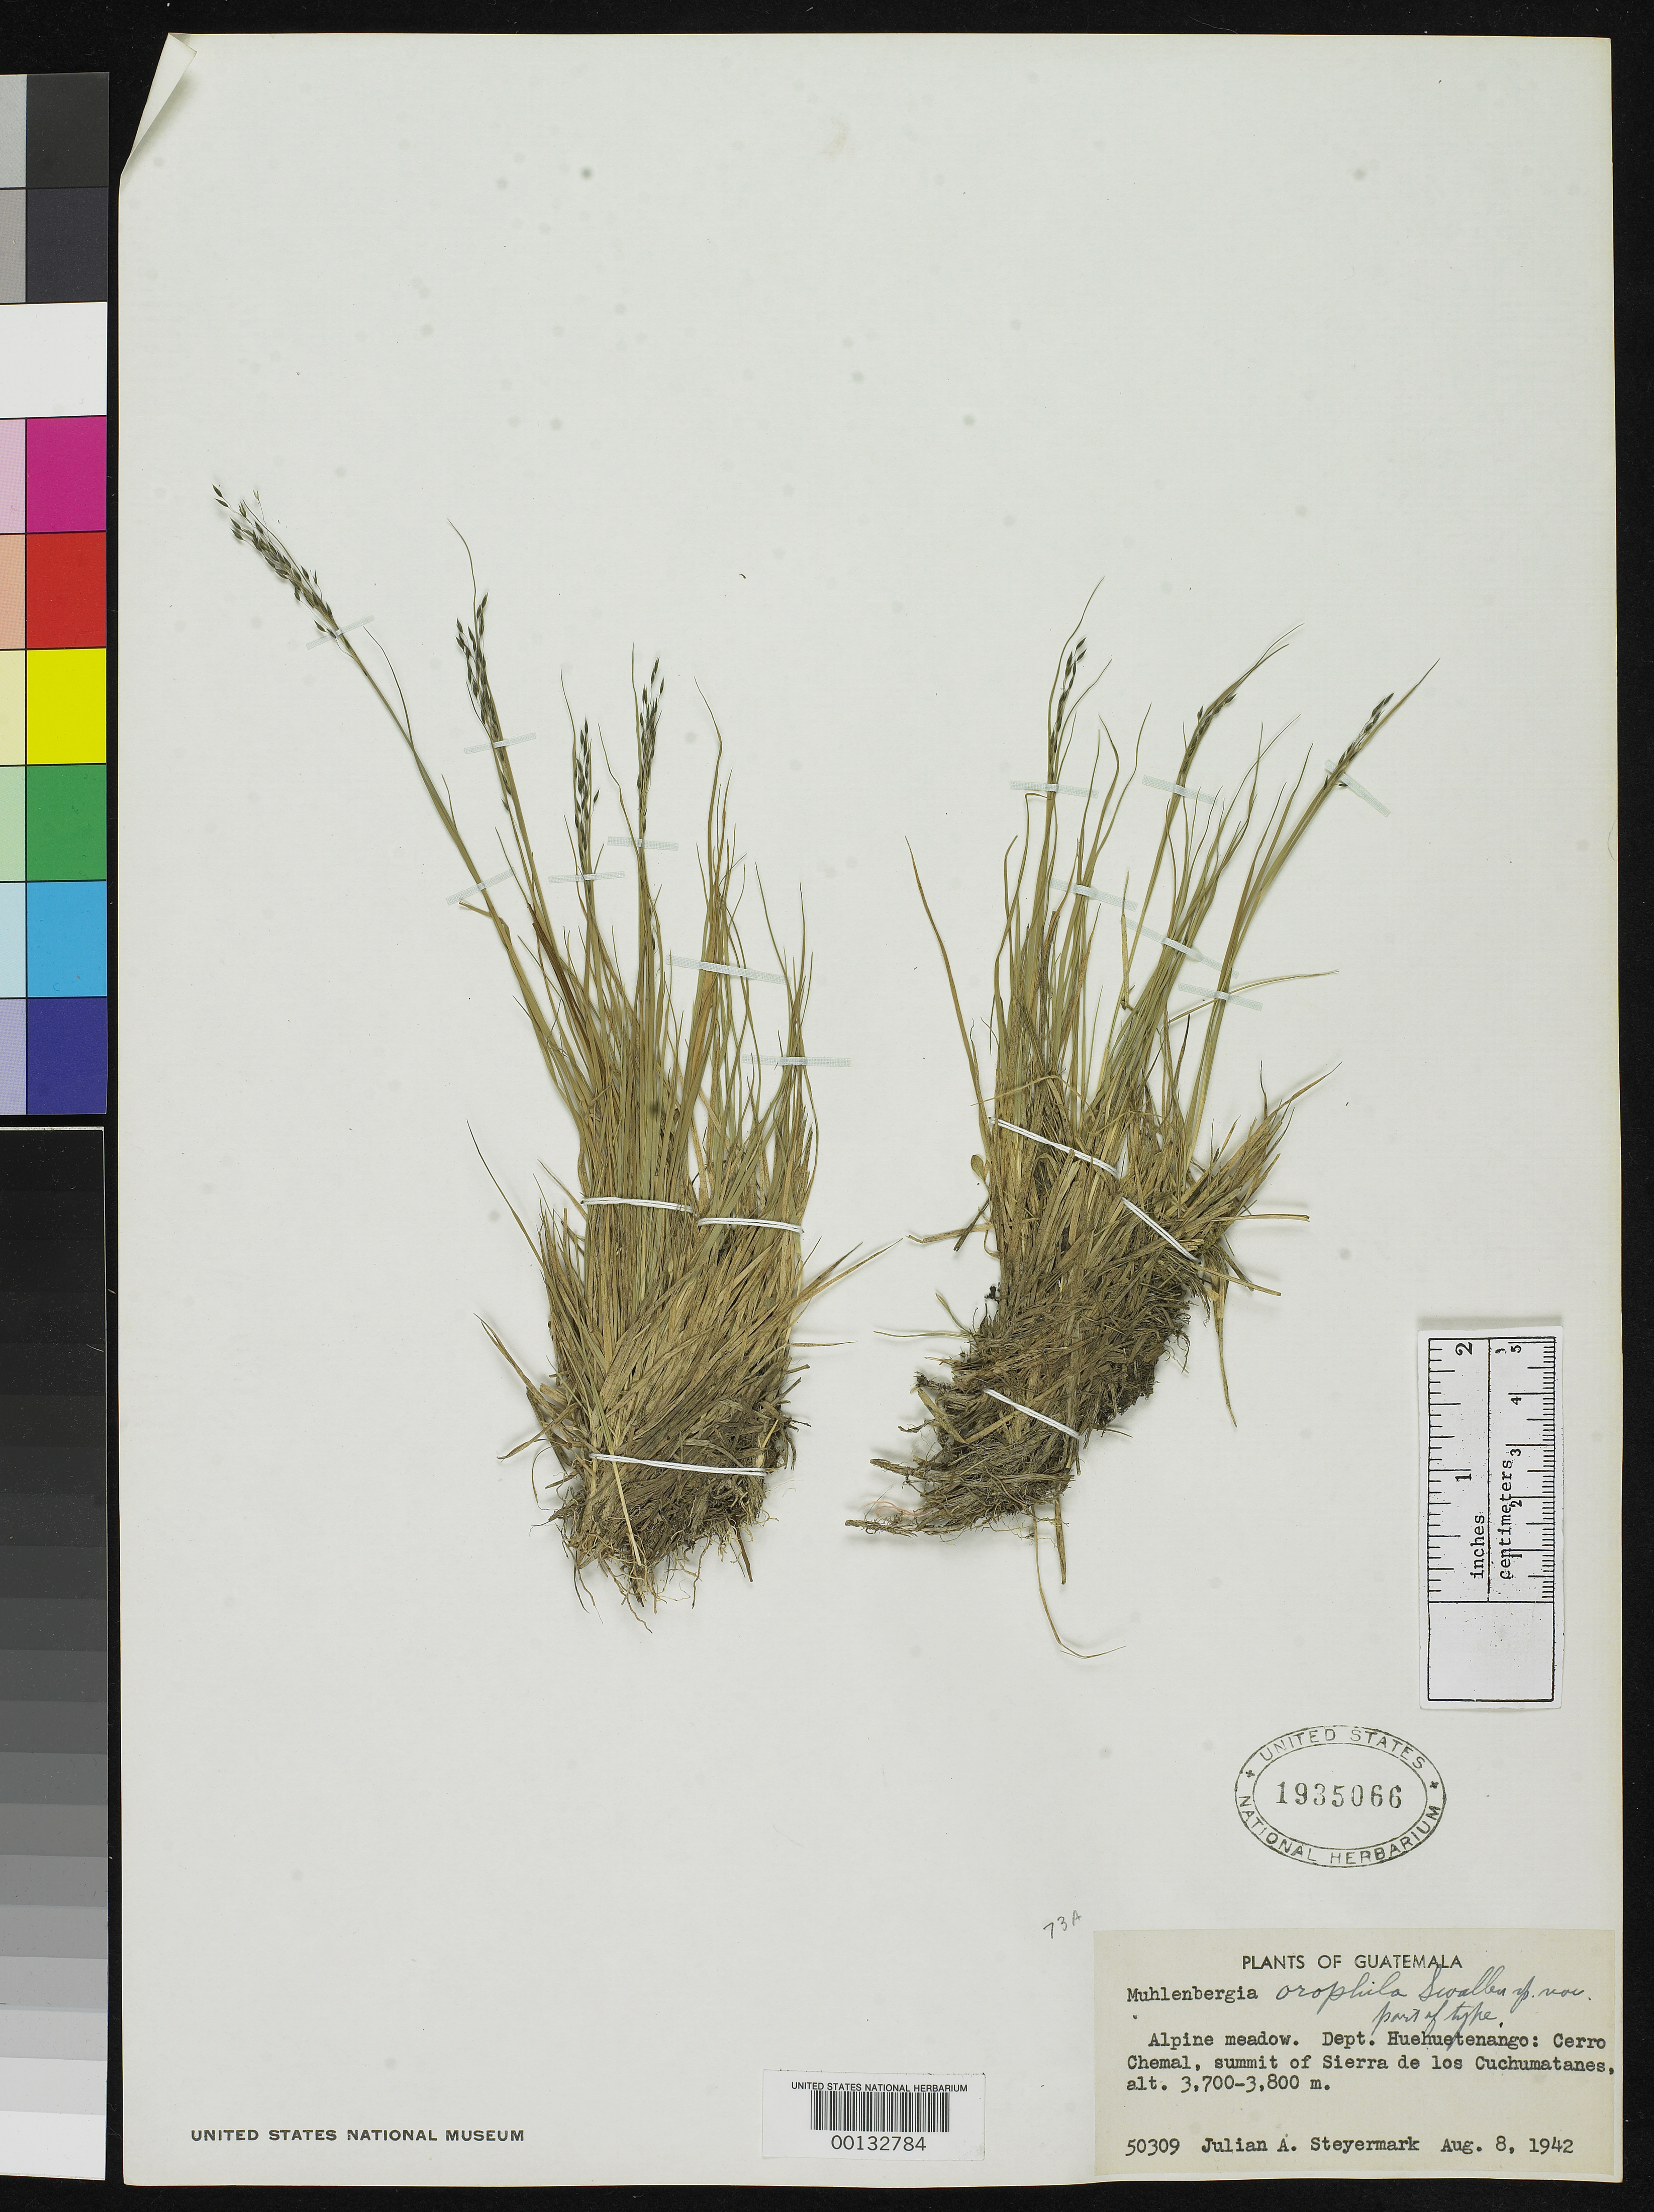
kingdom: Plantae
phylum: Tracheophyta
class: Liliopsida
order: Poales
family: Poaceae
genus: Muhlenbergia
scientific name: Muhlenbergia orophila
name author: Swallen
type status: Isotype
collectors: J. Steyermark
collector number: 50309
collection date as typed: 08 Aug 1942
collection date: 1942-08-08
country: Guatemala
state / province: Huehuetenango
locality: Summit of Sierra de las Cuchumantanes, Cerro Chemal.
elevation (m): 3700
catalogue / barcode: US 1935066